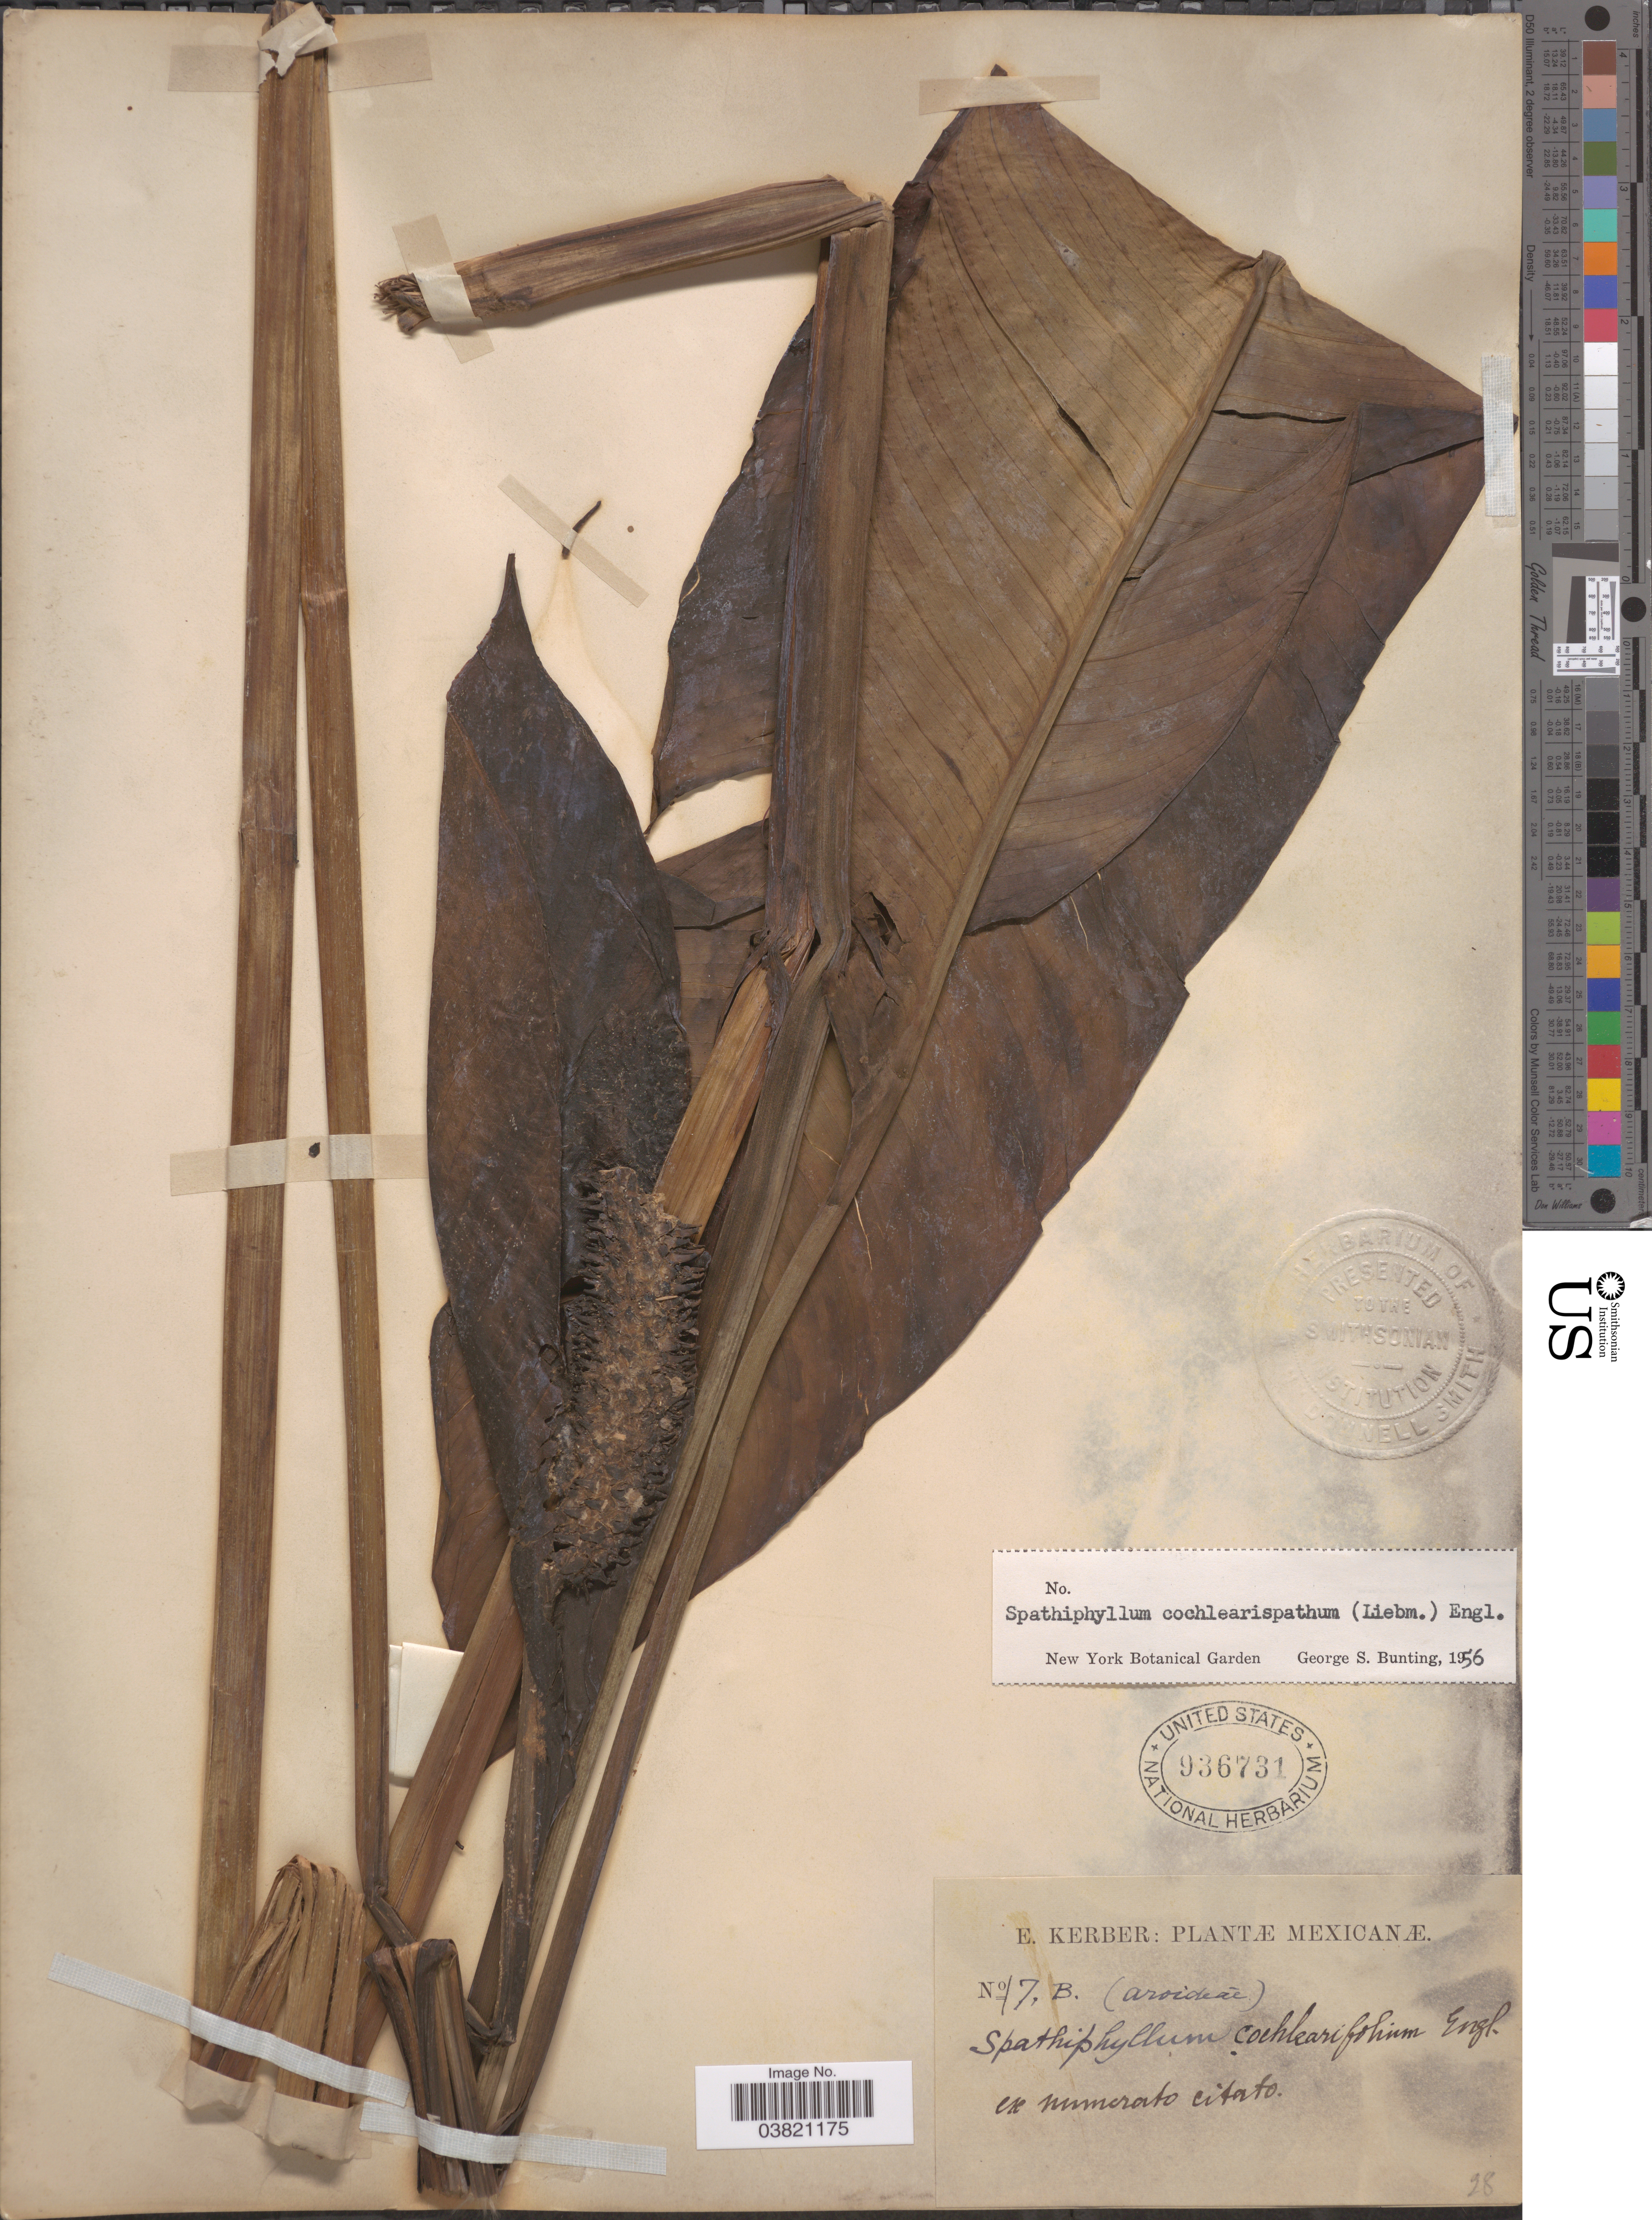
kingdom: Plantae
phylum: Tracheophyta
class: Liliopsida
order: Alismatales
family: Araceae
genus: Spathiphyllum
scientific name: Spathiphyllum cochlearispathum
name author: (Liebm.) Engl.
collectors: E. Kerber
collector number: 17B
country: Mexico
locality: Mexicanæ.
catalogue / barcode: US 936731